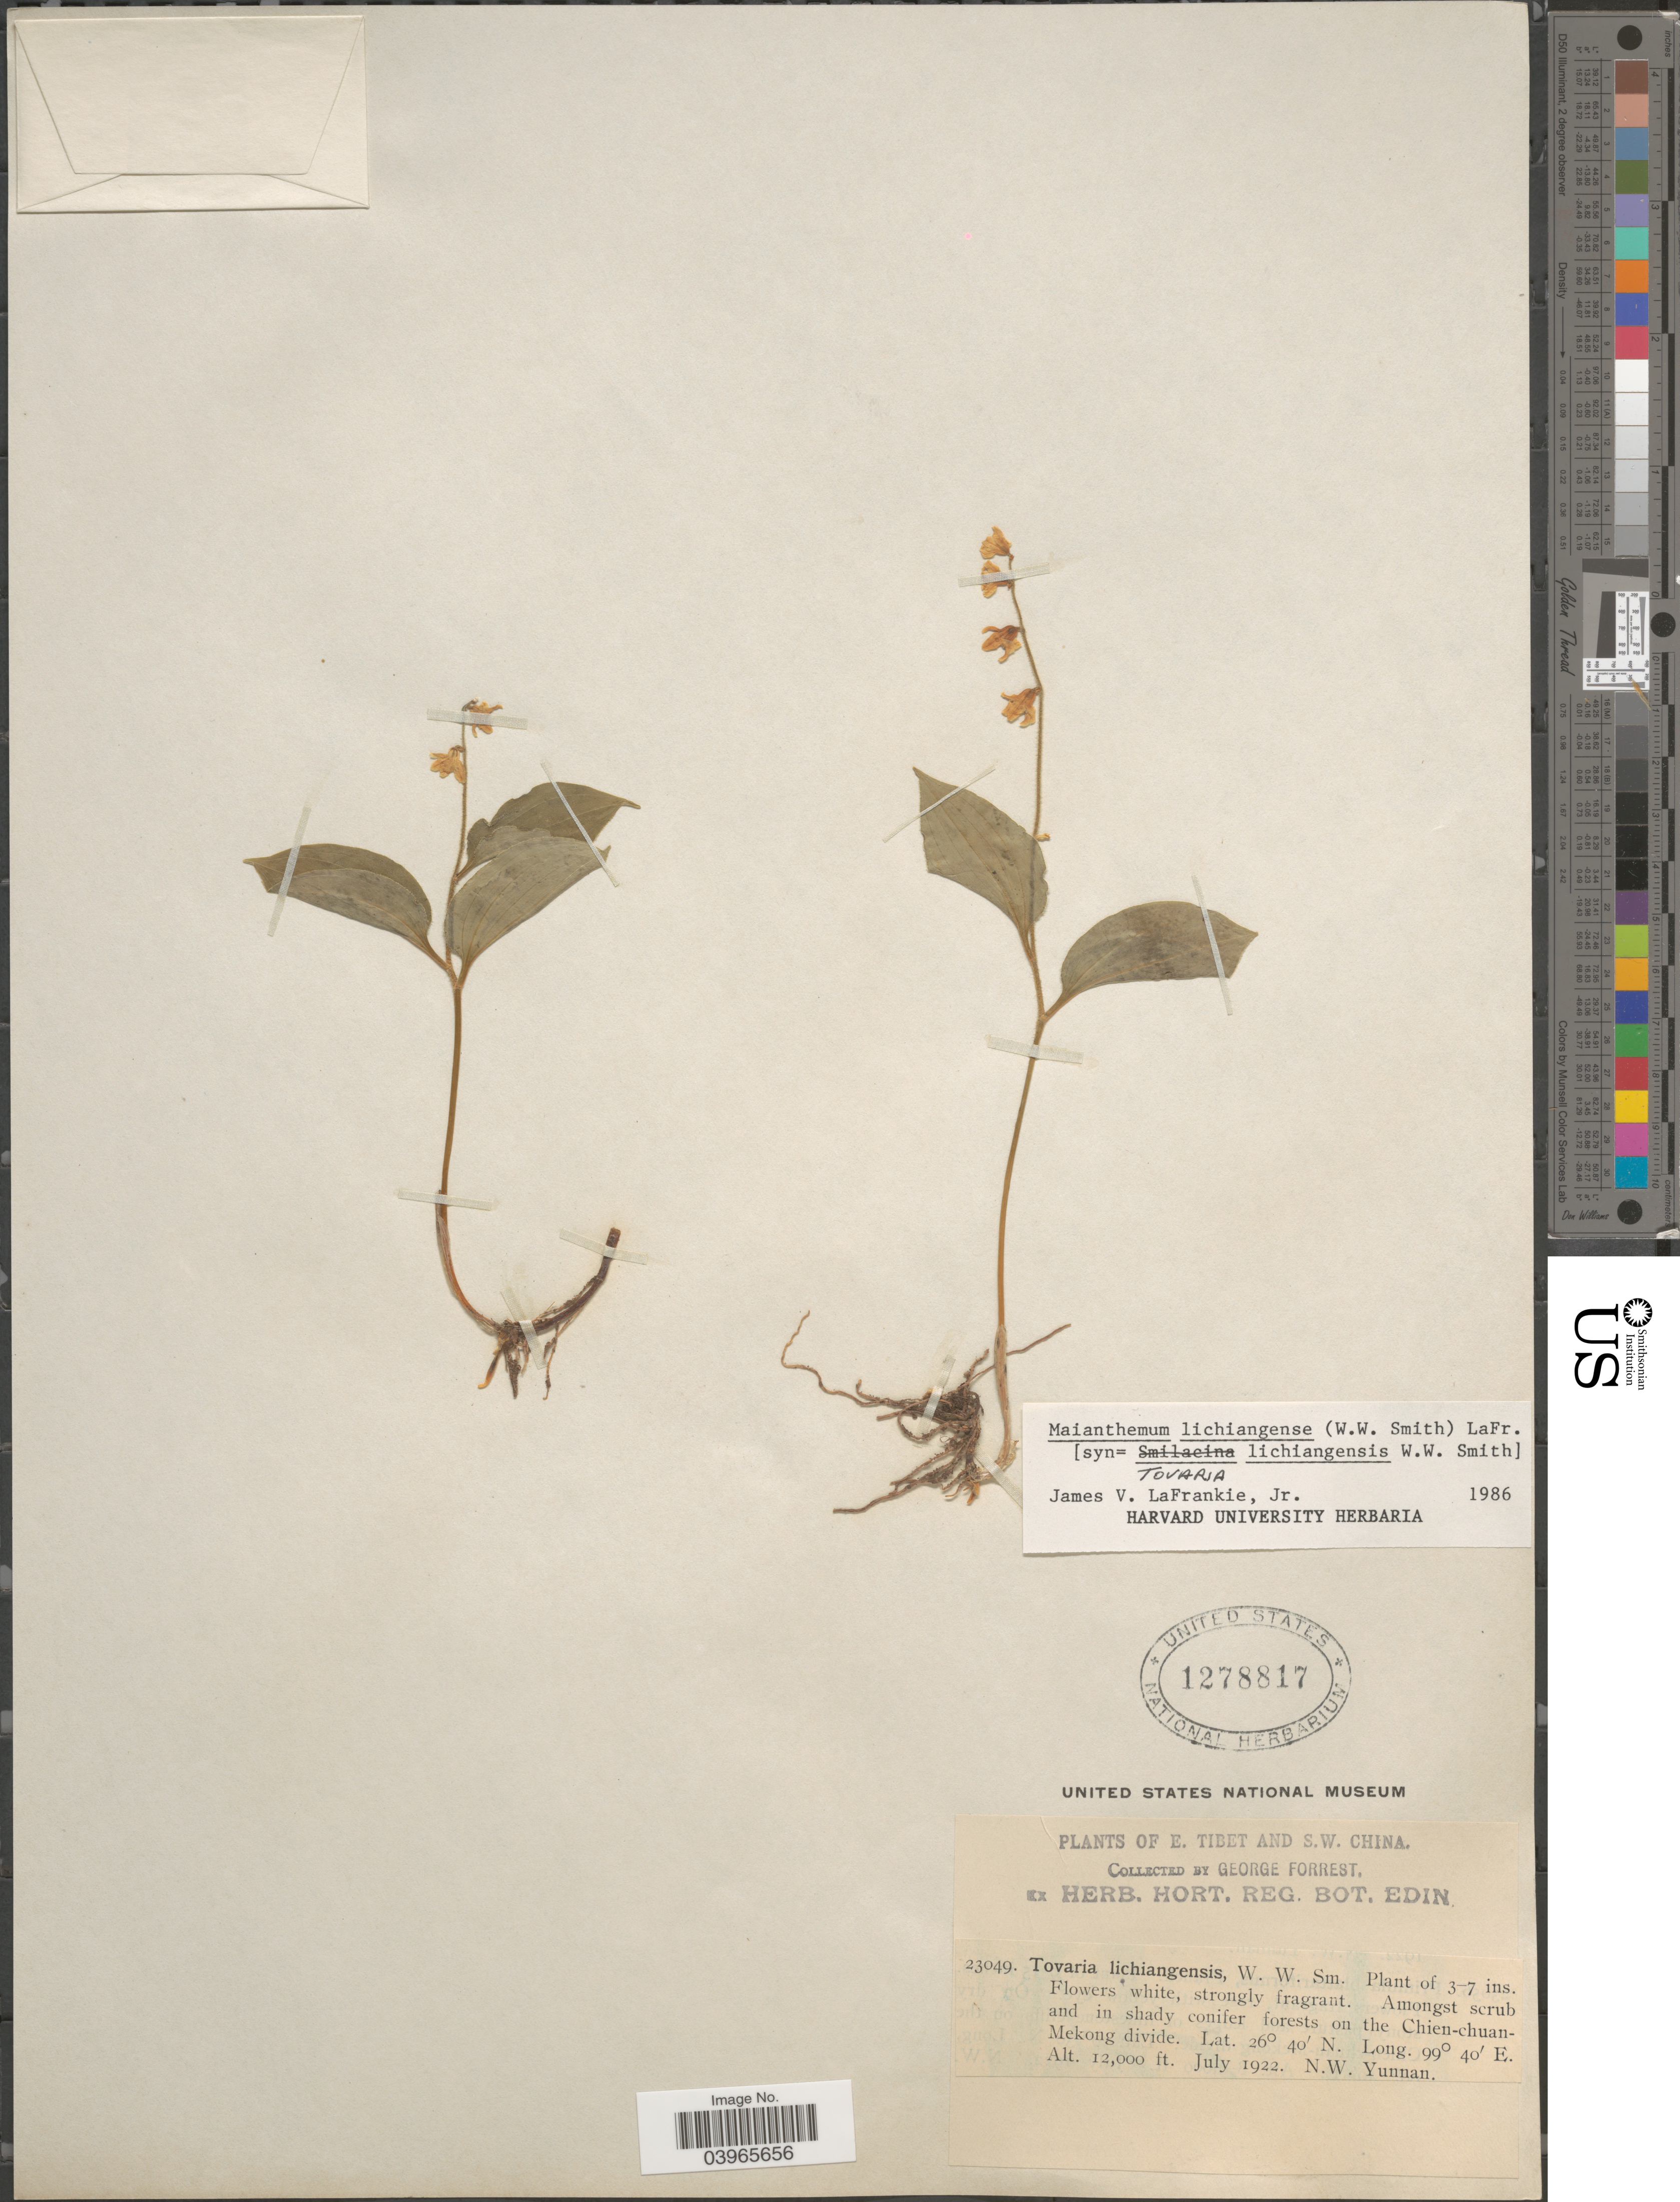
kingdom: Plantae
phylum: Tracheophyta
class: Liliopsida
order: Asparagales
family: Asparagaceae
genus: Maianthemum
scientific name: Maianthemum lichiangense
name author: (W.W. Sm.) LaFrankie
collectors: G. Forrest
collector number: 23049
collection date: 1922-07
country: China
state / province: Yunnan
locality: S.W. China. In shady conifer forests on the Chien-chuan-Mekong divide.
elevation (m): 3658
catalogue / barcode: US 1278817